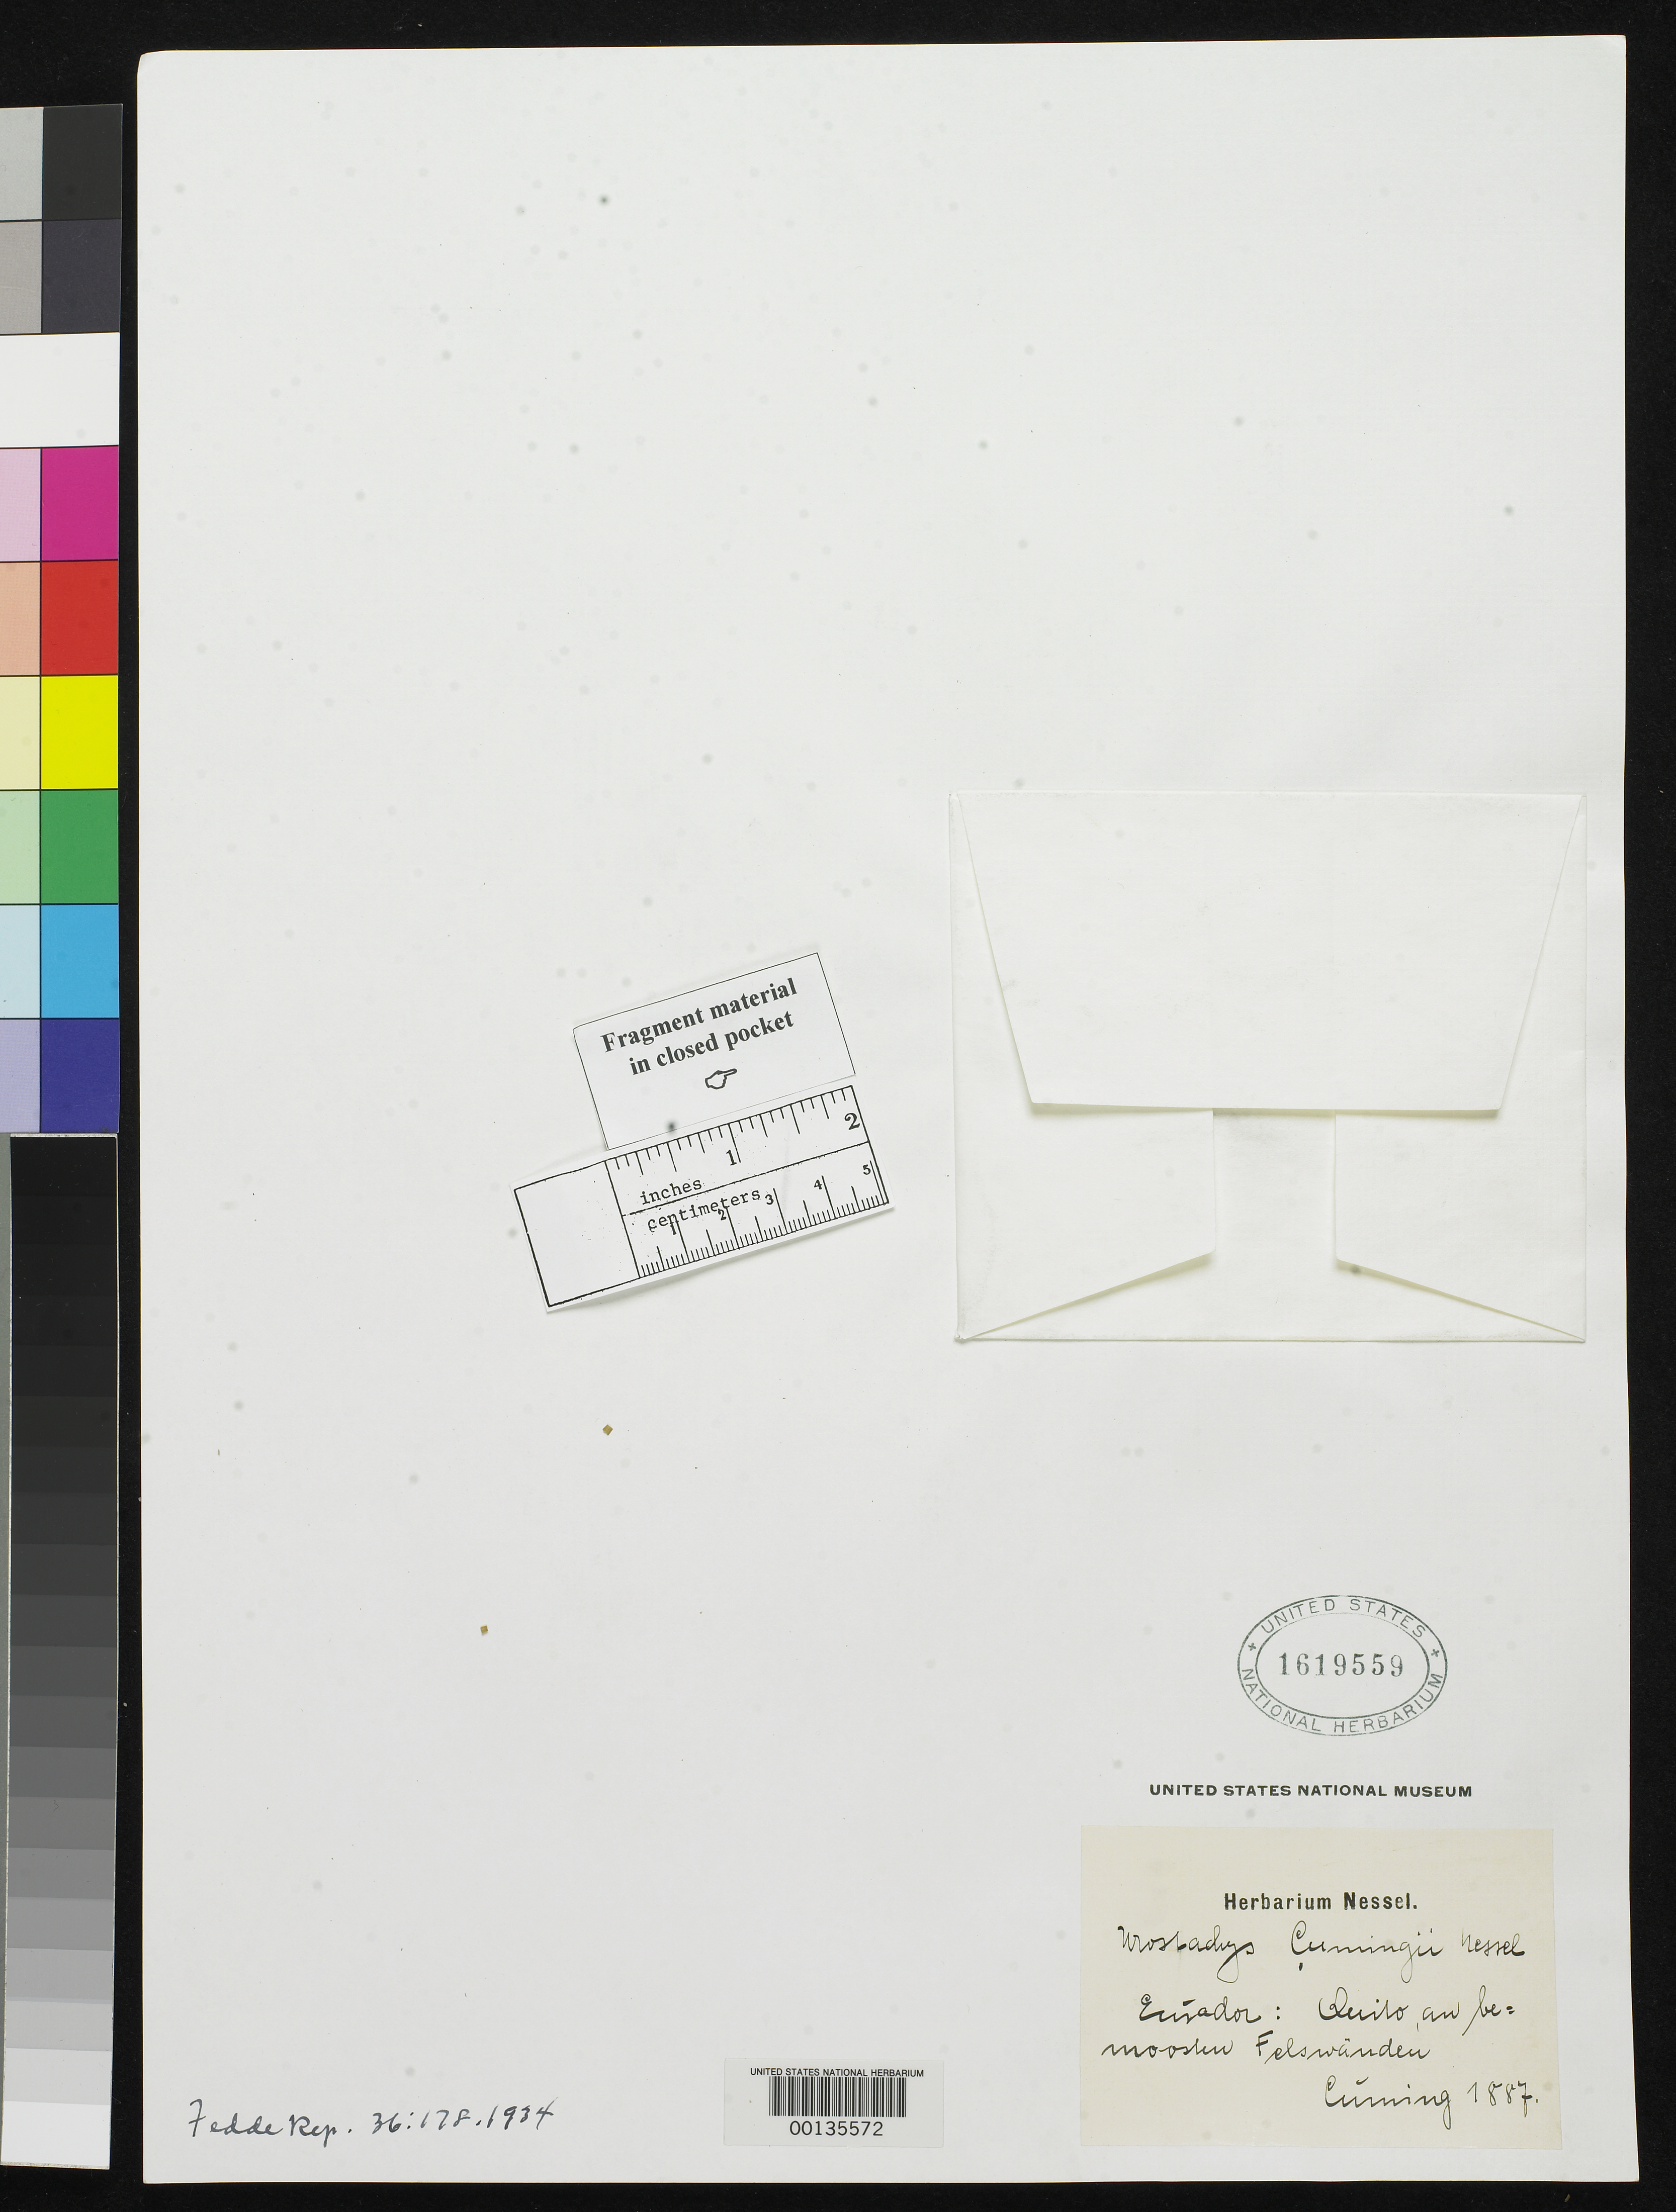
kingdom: Plantae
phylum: Tracheophyta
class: Lycopodiopsida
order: Lycopodiales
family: Lycopodiaceae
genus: Urostachys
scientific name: Urostachys cumingii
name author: Nessel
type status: Isosyntype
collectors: H. Cuming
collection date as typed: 1887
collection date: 1887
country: Ecuador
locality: Quito.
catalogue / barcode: US 1619559